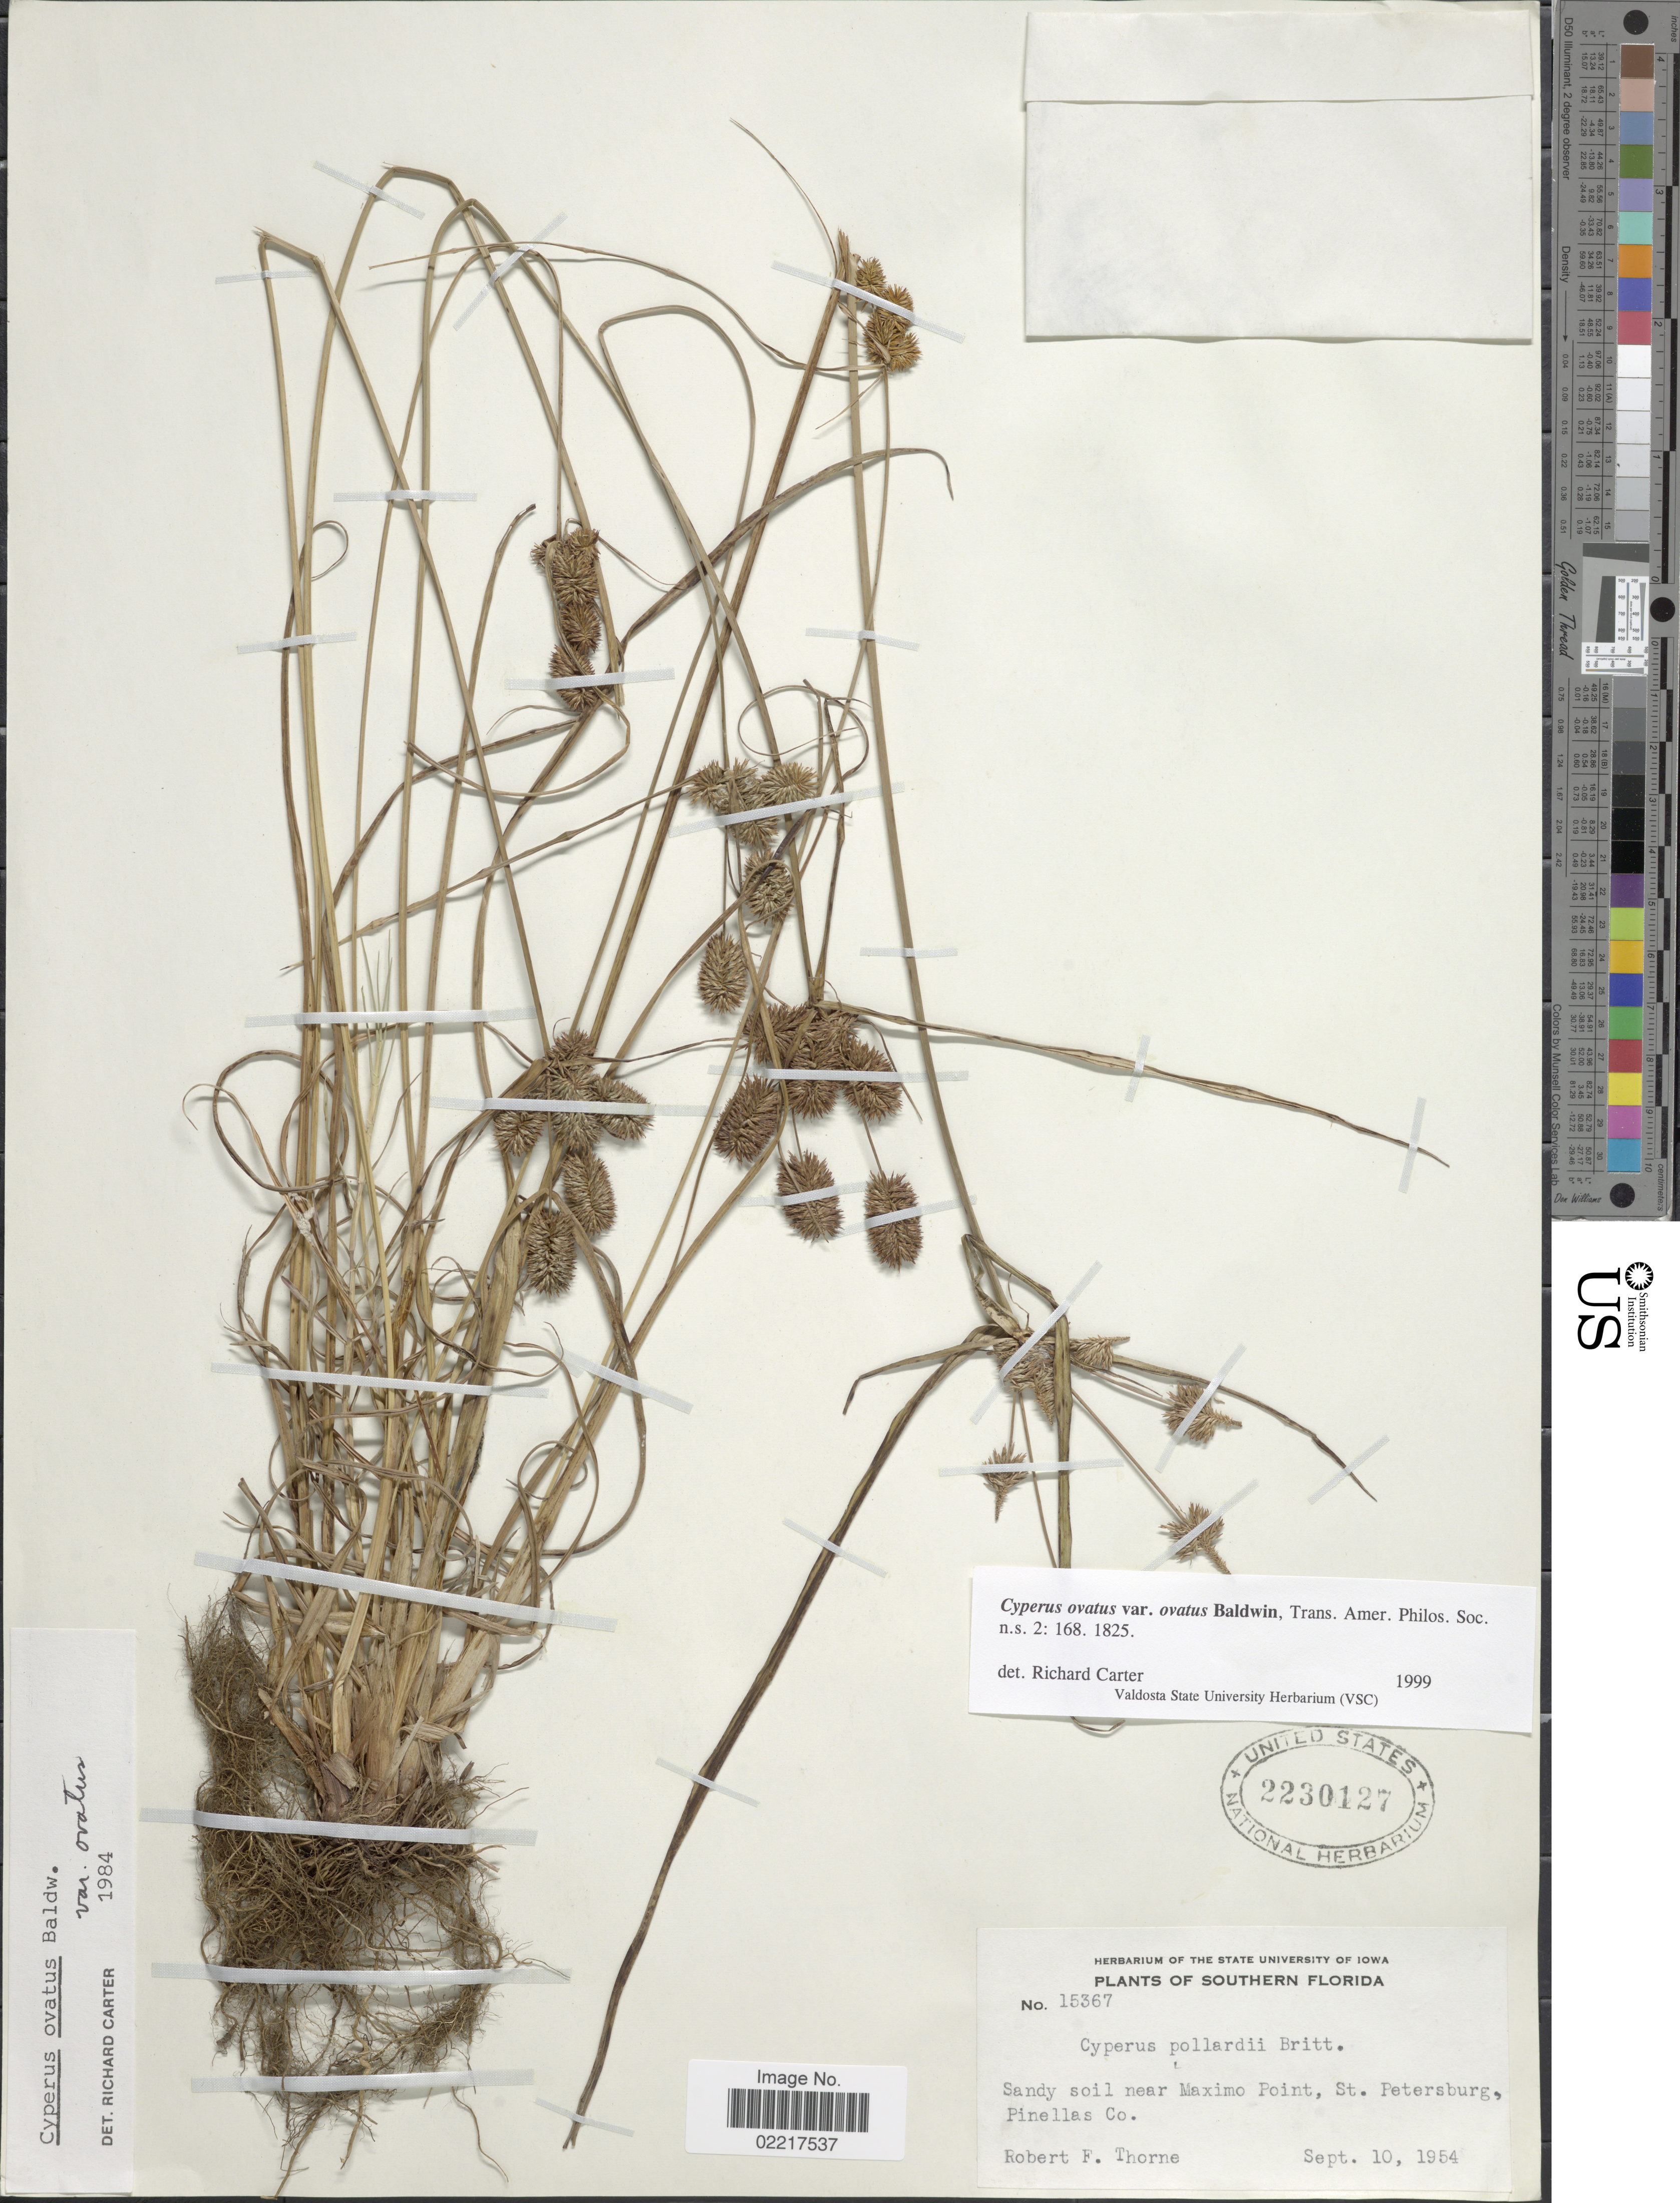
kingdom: Plantae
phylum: Tracheophyta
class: Liliopsida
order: Poales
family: Cyperaceae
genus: Cyperus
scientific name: Cyperus ovatus var. ovatus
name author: Baldwin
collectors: R. F. Thorne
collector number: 15367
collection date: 1954-09-10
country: United States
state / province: Florida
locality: Southern Florida, Sandy soil near Maximo Point, St Petersburg, Pinellas Co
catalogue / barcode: US 2230127